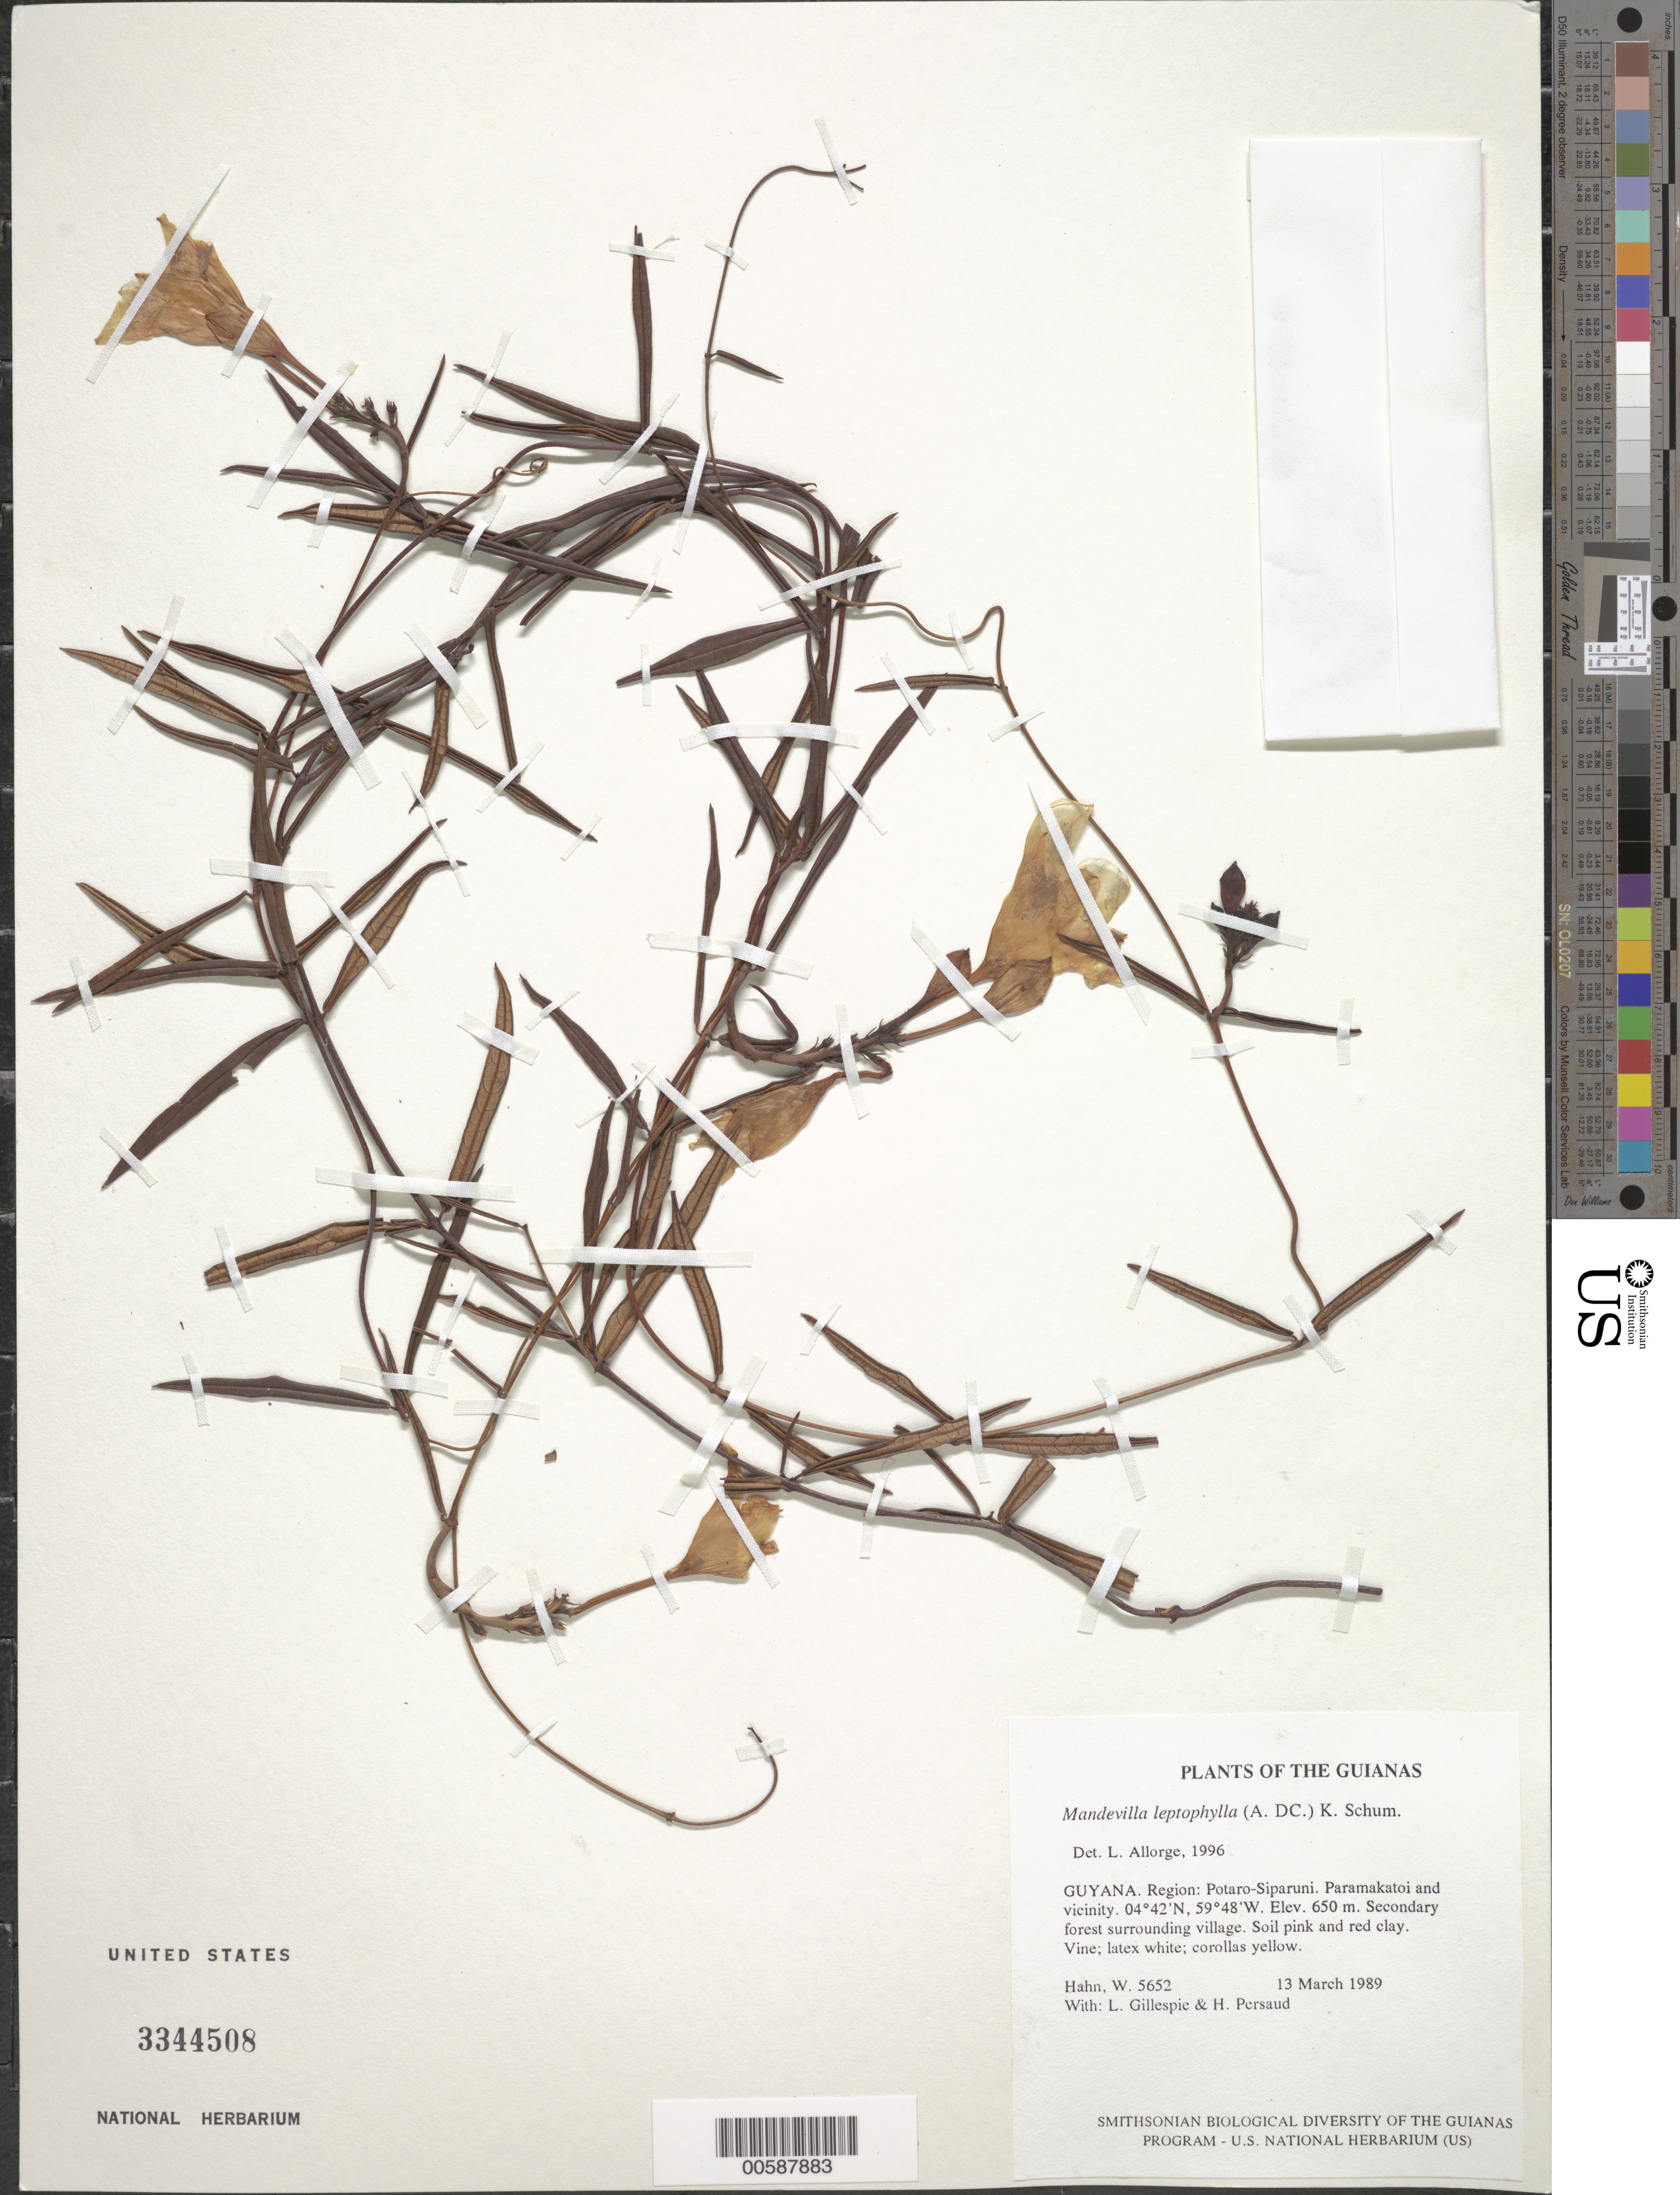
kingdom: Plantae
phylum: Tracheophyta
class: Magnoliopsida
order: Gentianales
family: Apocynaceae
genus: Mandevilla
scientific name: Mandevilla leptophylla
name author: (A. DC.) K. Schum.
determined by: Allorge, L.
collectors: W. Hahn, L. J. Gillespie & H. Persaud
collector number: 5652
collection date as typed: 13 March 1989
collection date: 1989-03-13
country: Guyana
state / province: Potaro-Siparuni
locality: Paramakatoi and vicinity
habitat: Secondary forest surrounding village. Soil pink and red clay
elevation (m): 650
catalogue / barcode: US 3344508